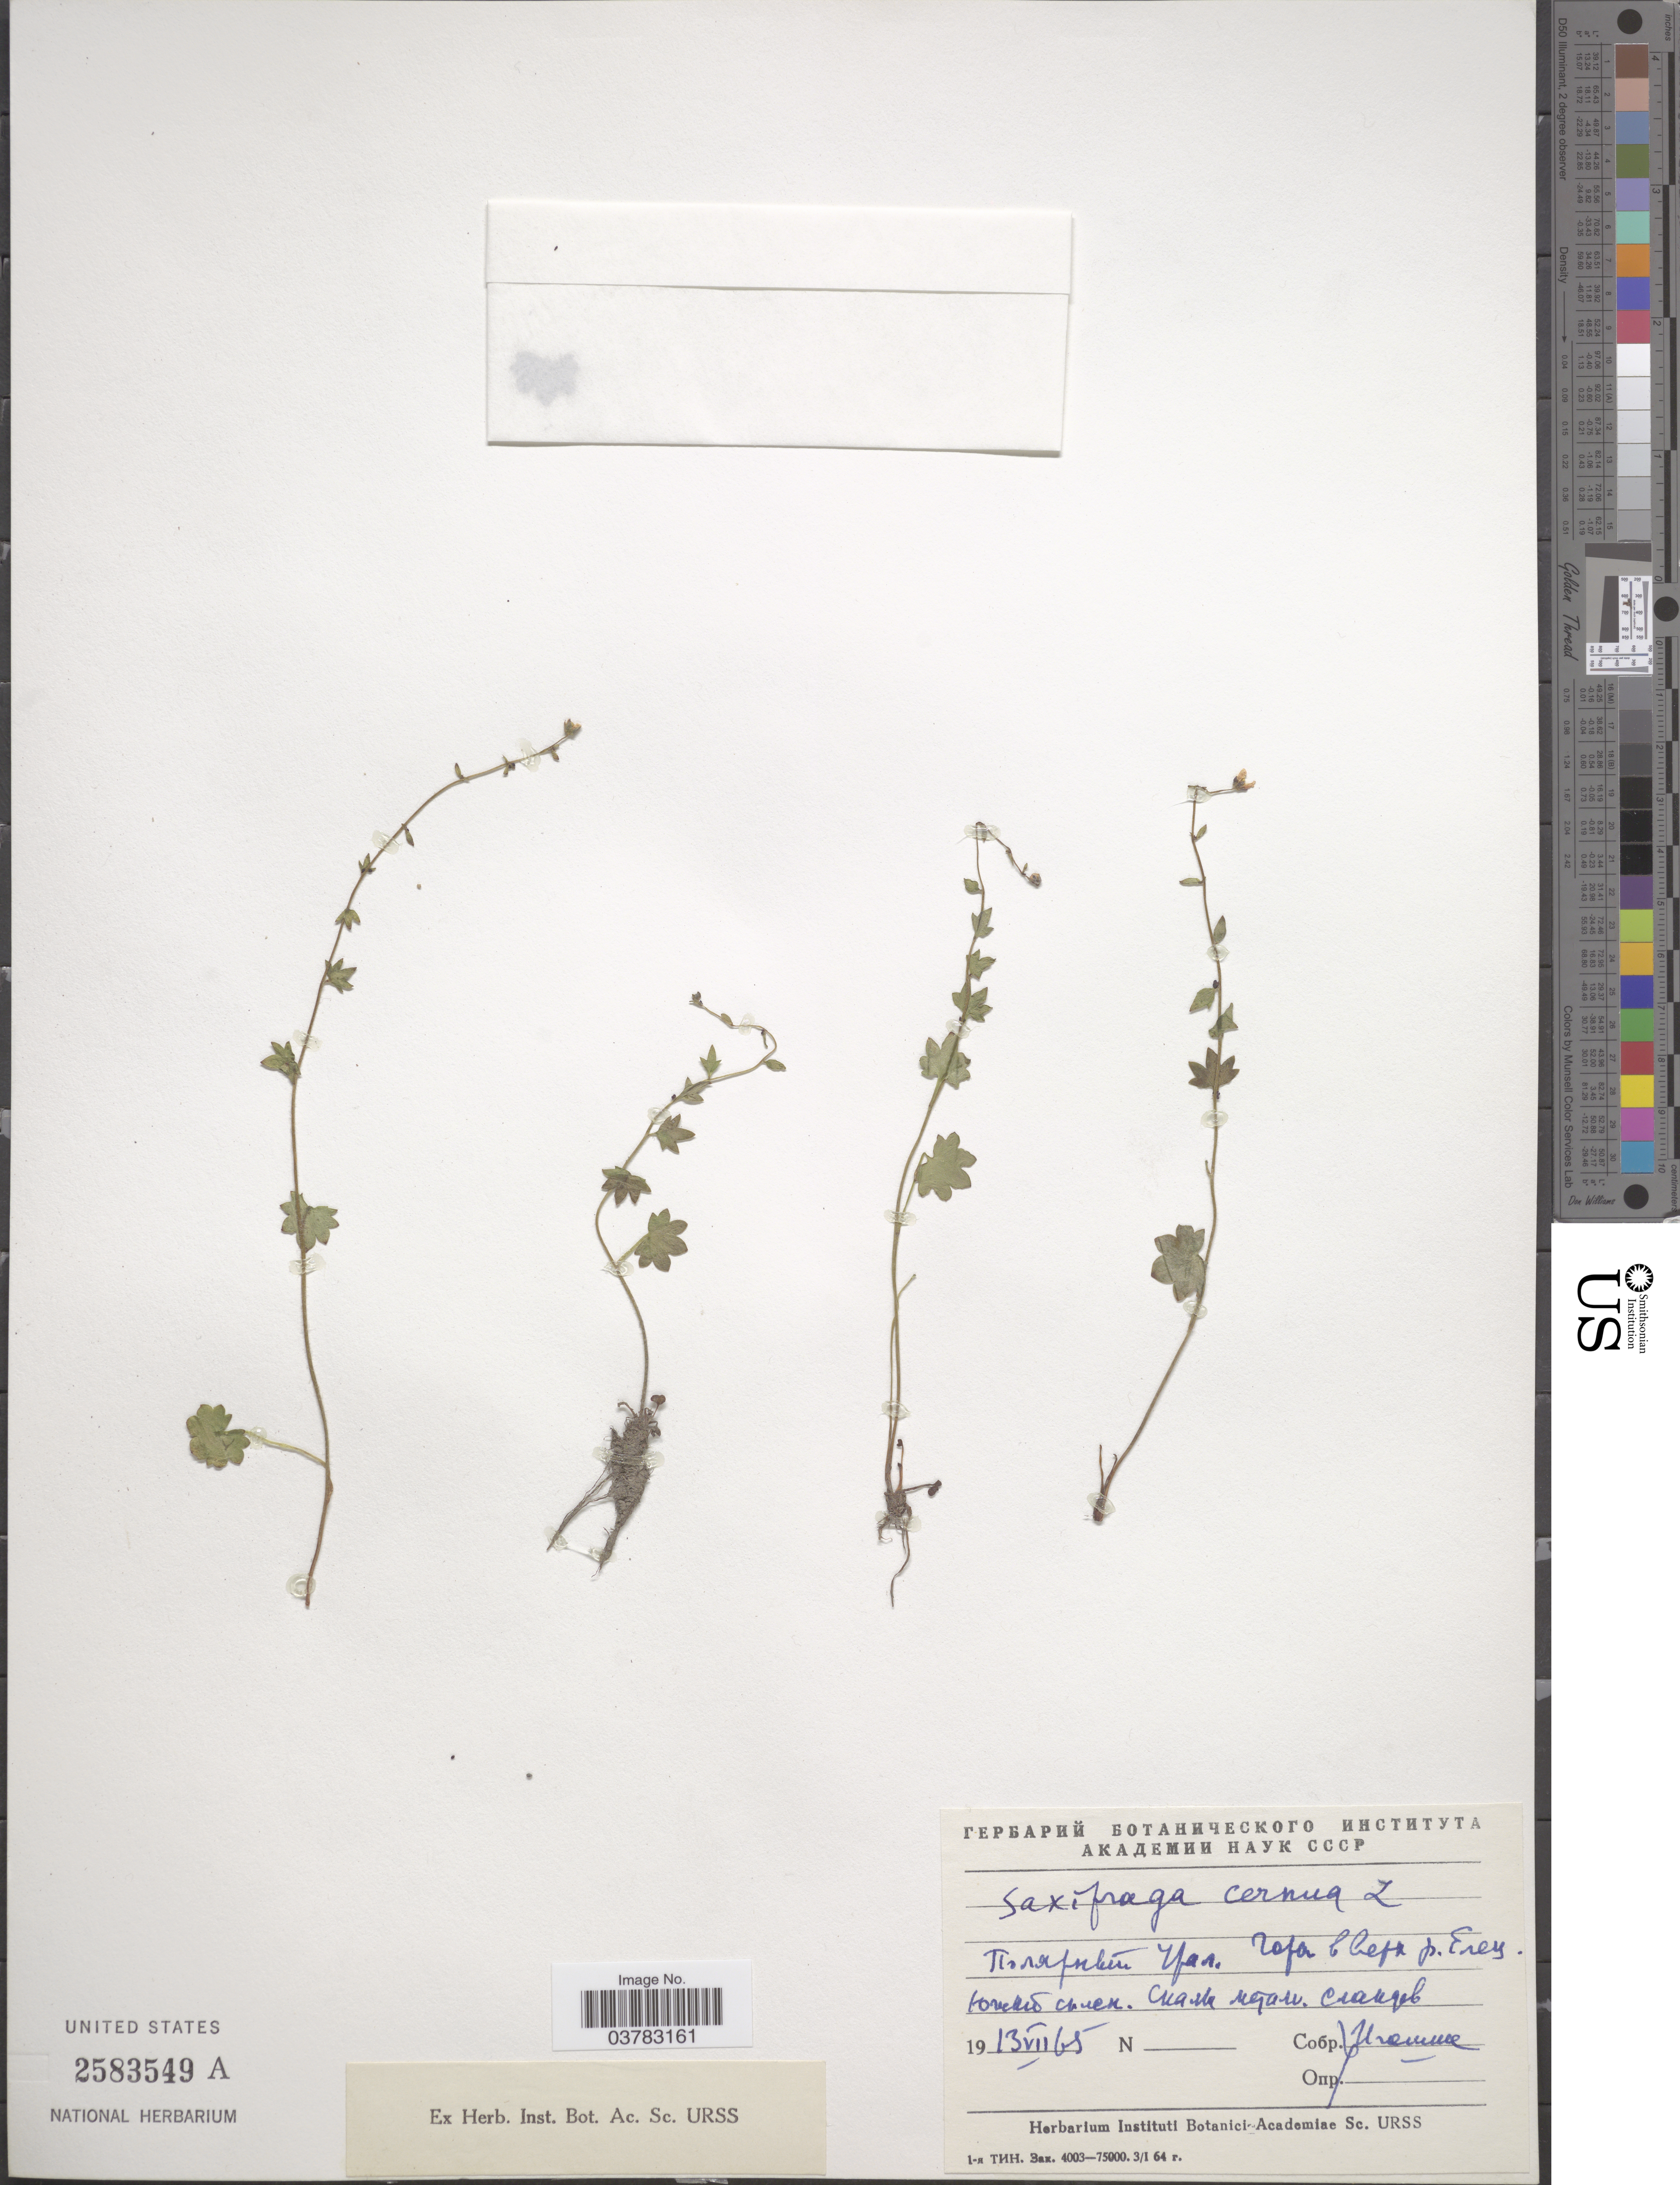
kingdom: Plantae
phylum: Tracheophyta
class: Magnoliopsida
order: Saxifragales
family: Saxifragaceae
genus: Saxifraga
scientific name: Saxifraga cernua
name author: L.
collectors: Igoshina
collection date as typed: Transcribed d/m/y: 13/7/65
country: Russian Federation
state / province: Komi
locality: Polar Ural, upper of river Yelets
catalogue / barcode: US 2583549A